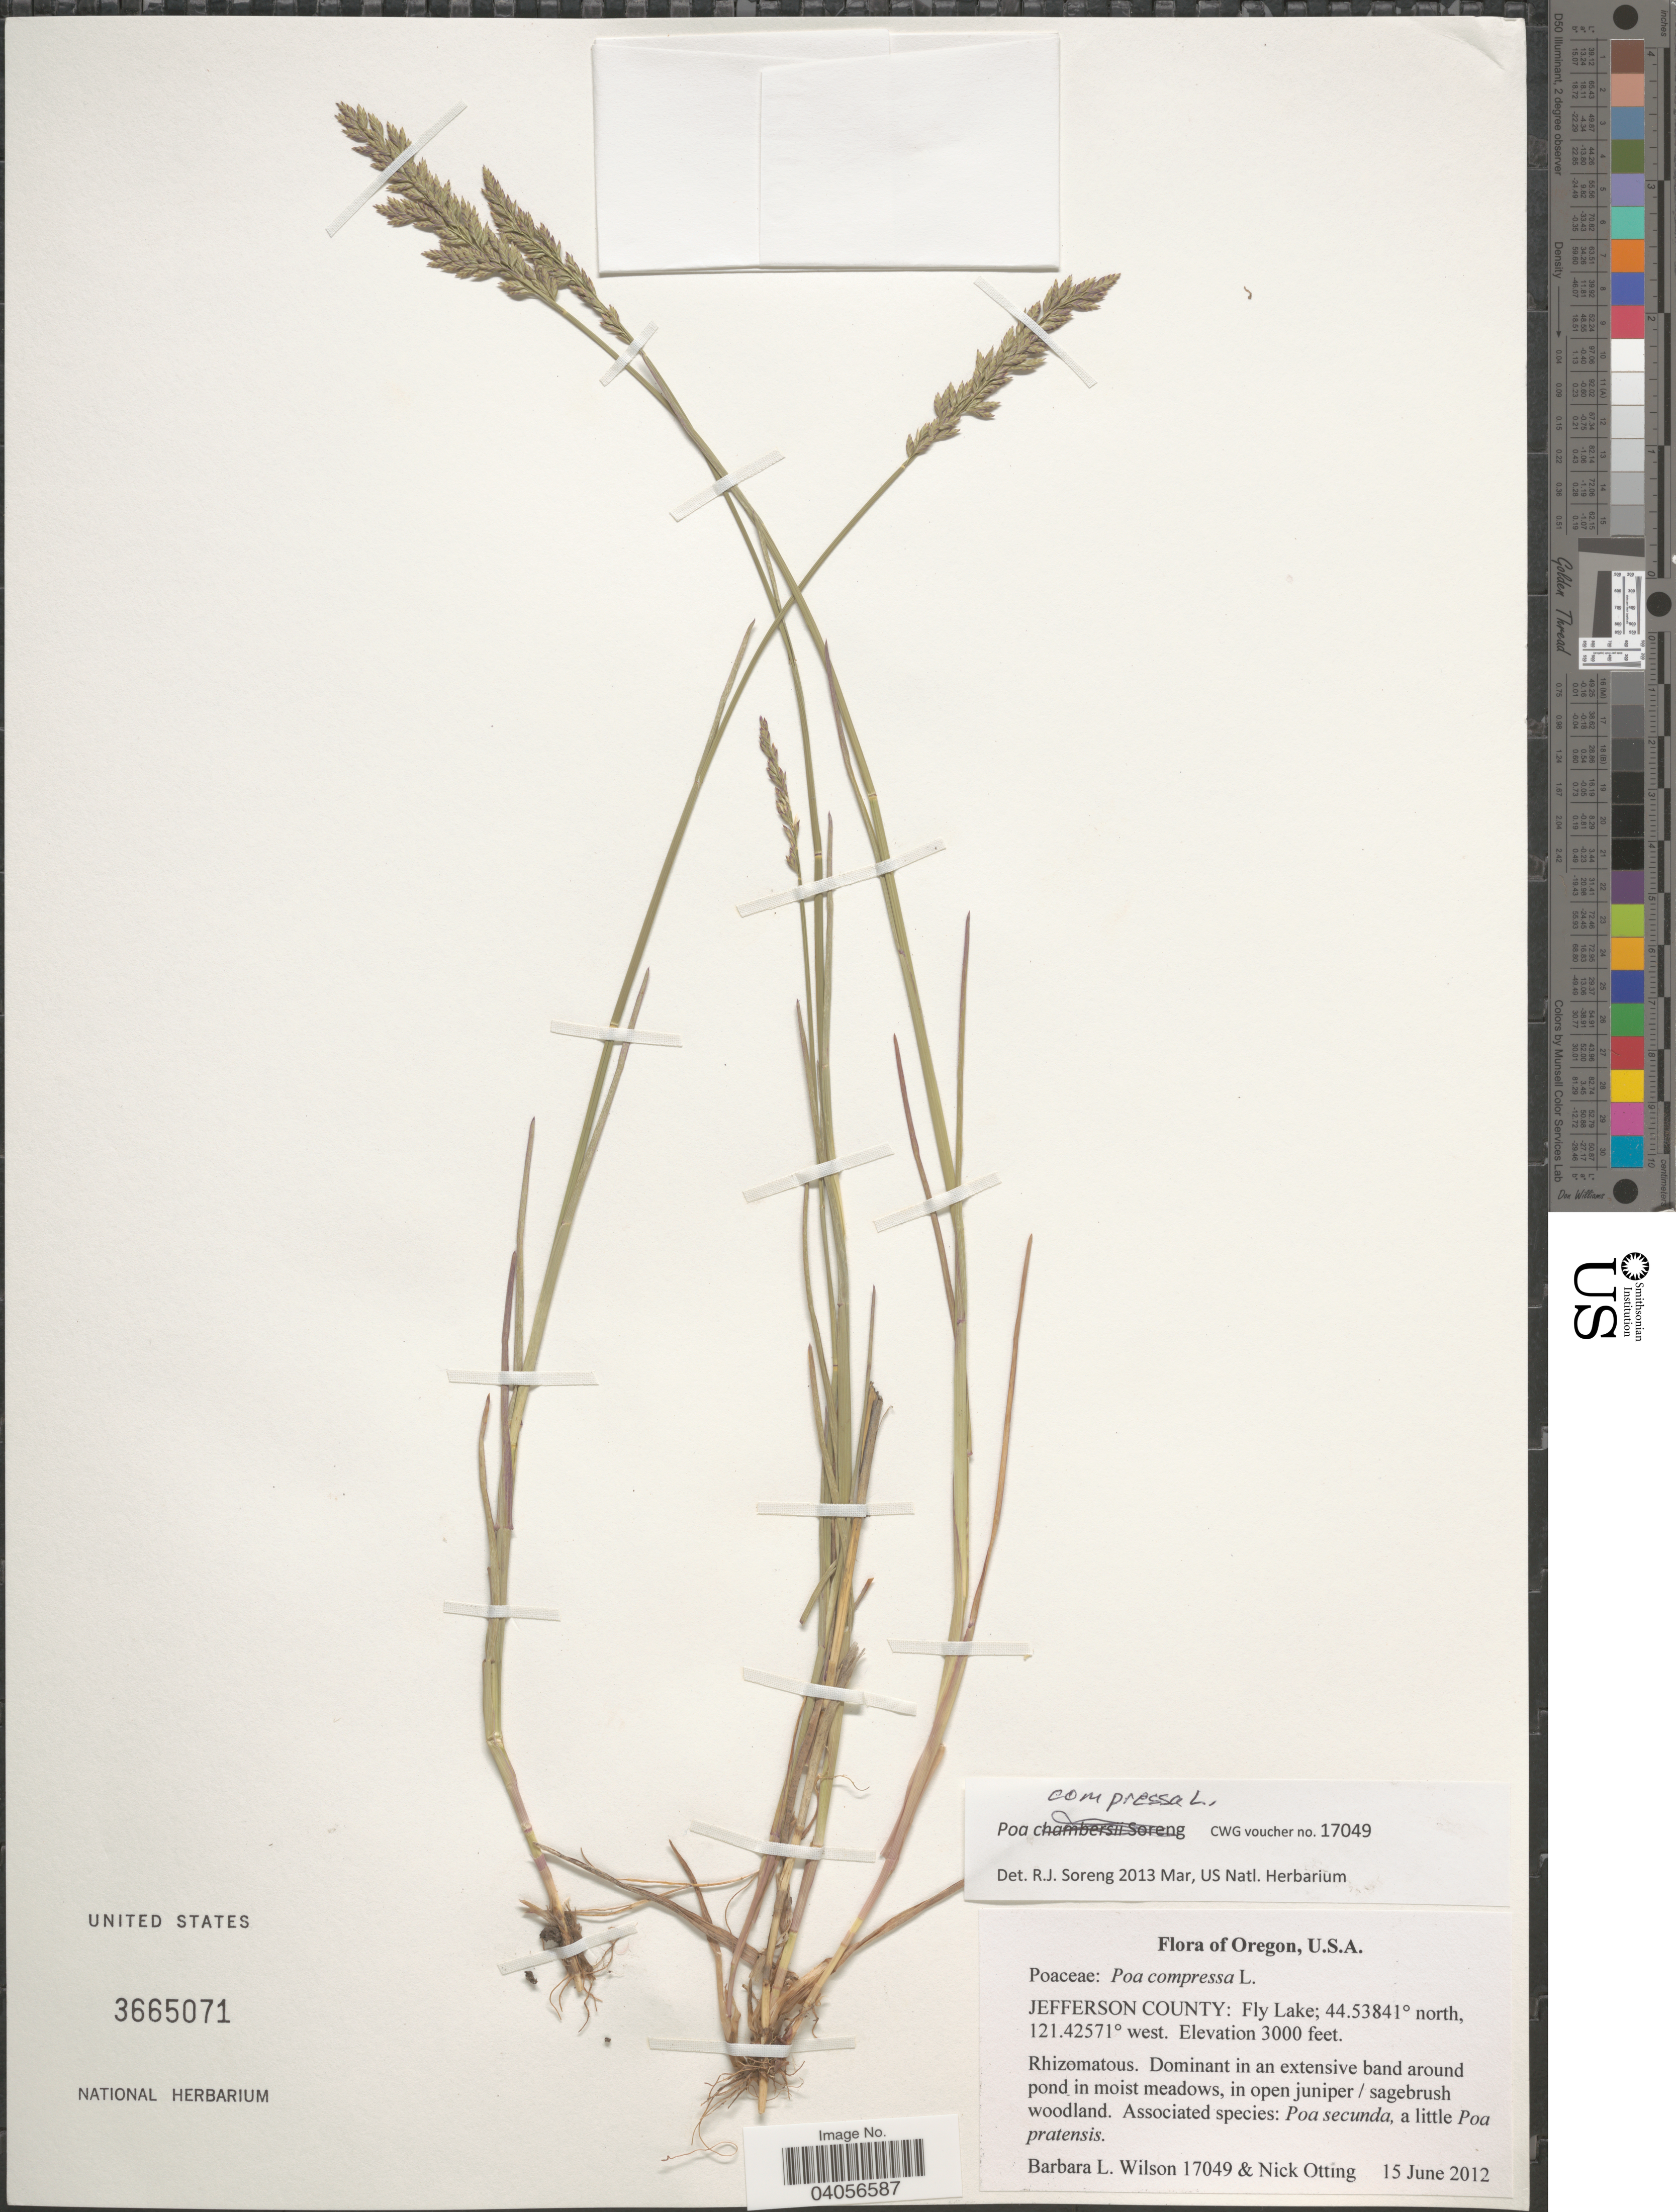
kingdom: Plantae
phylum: Tracheophyta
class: Liliopsida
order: Poales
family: Poaceae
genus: Poa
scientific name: Poa compressa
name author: L.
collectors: B. L. Wilson & N. Otting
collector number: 17049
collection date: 2012-06-15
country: United States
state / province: Oregon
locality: Jefferson County: Fly Lake.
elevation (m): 914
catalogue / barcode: US 3665071